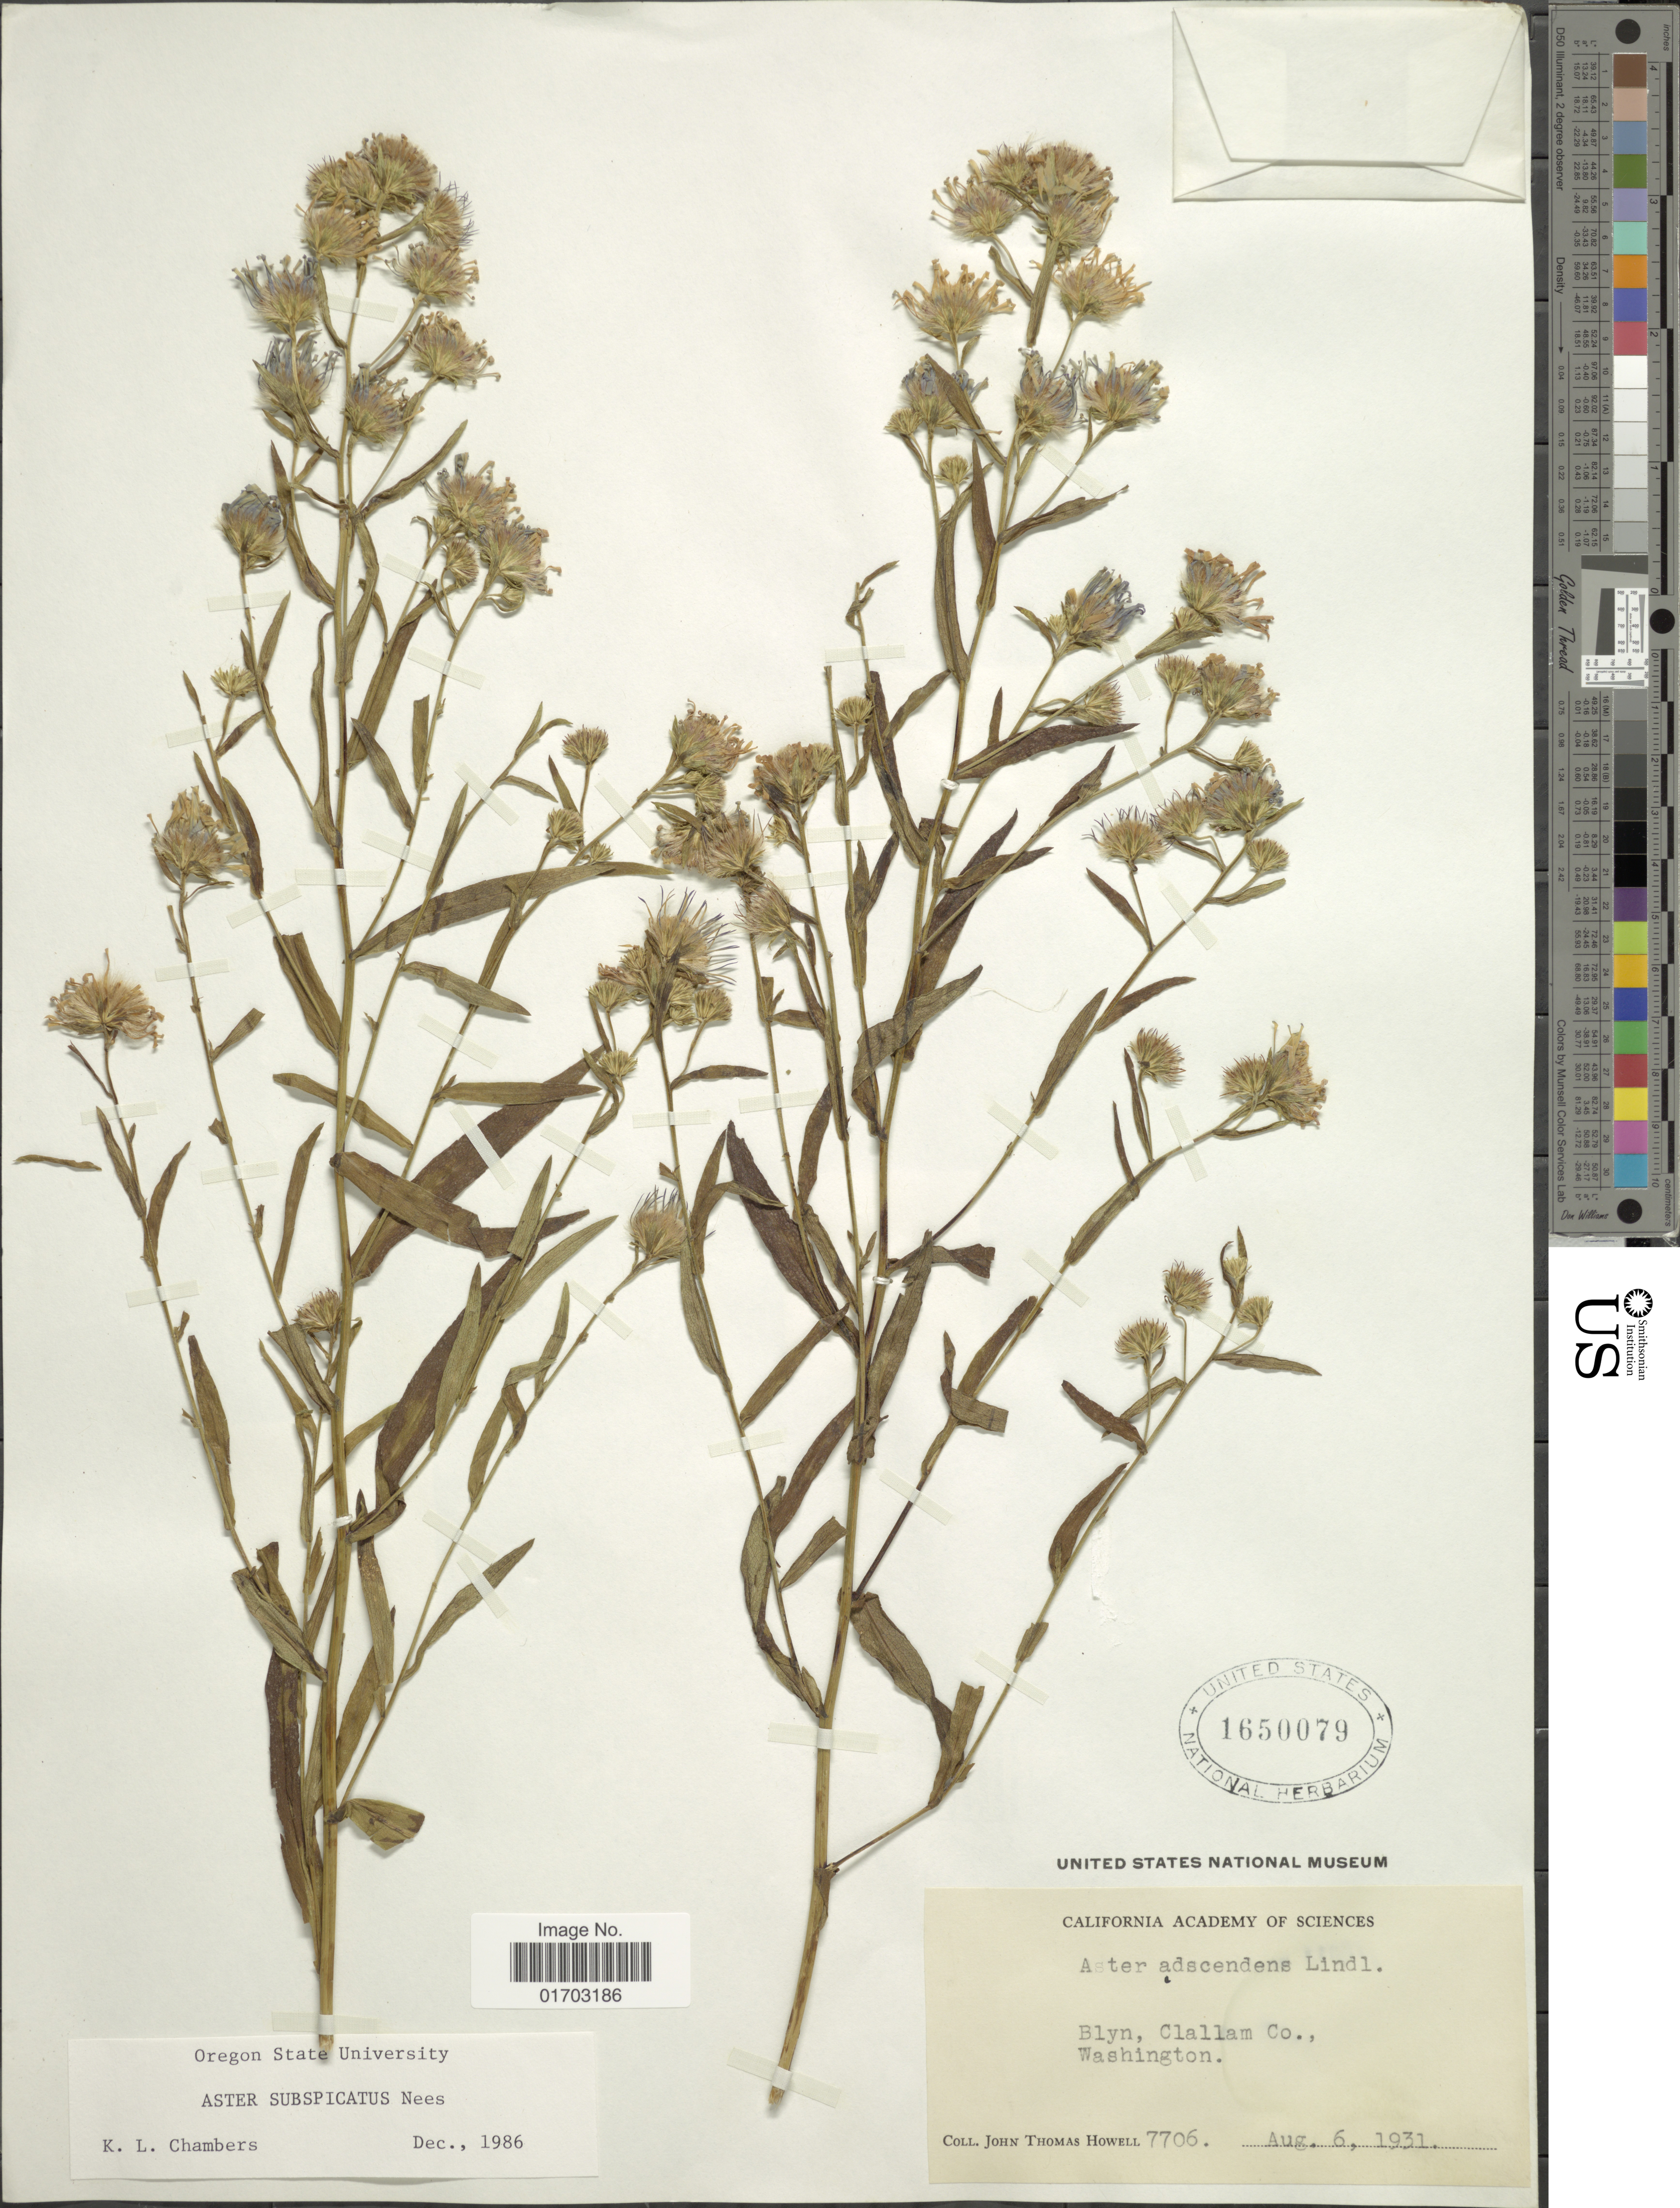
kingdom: Plantae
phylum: Tracheophyta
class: Magnoliopsida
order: Asterales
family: Asteraceae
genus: Symphyotrichum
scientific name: Symphyotrichum subspicatum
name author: (Nees) G.L. Nesom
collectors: J. T. Howell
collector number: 7706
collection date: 1931-08-06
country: United States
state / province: Washington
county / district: Clallam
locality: Blyn, Clallam Co.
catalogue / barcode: US 1650079